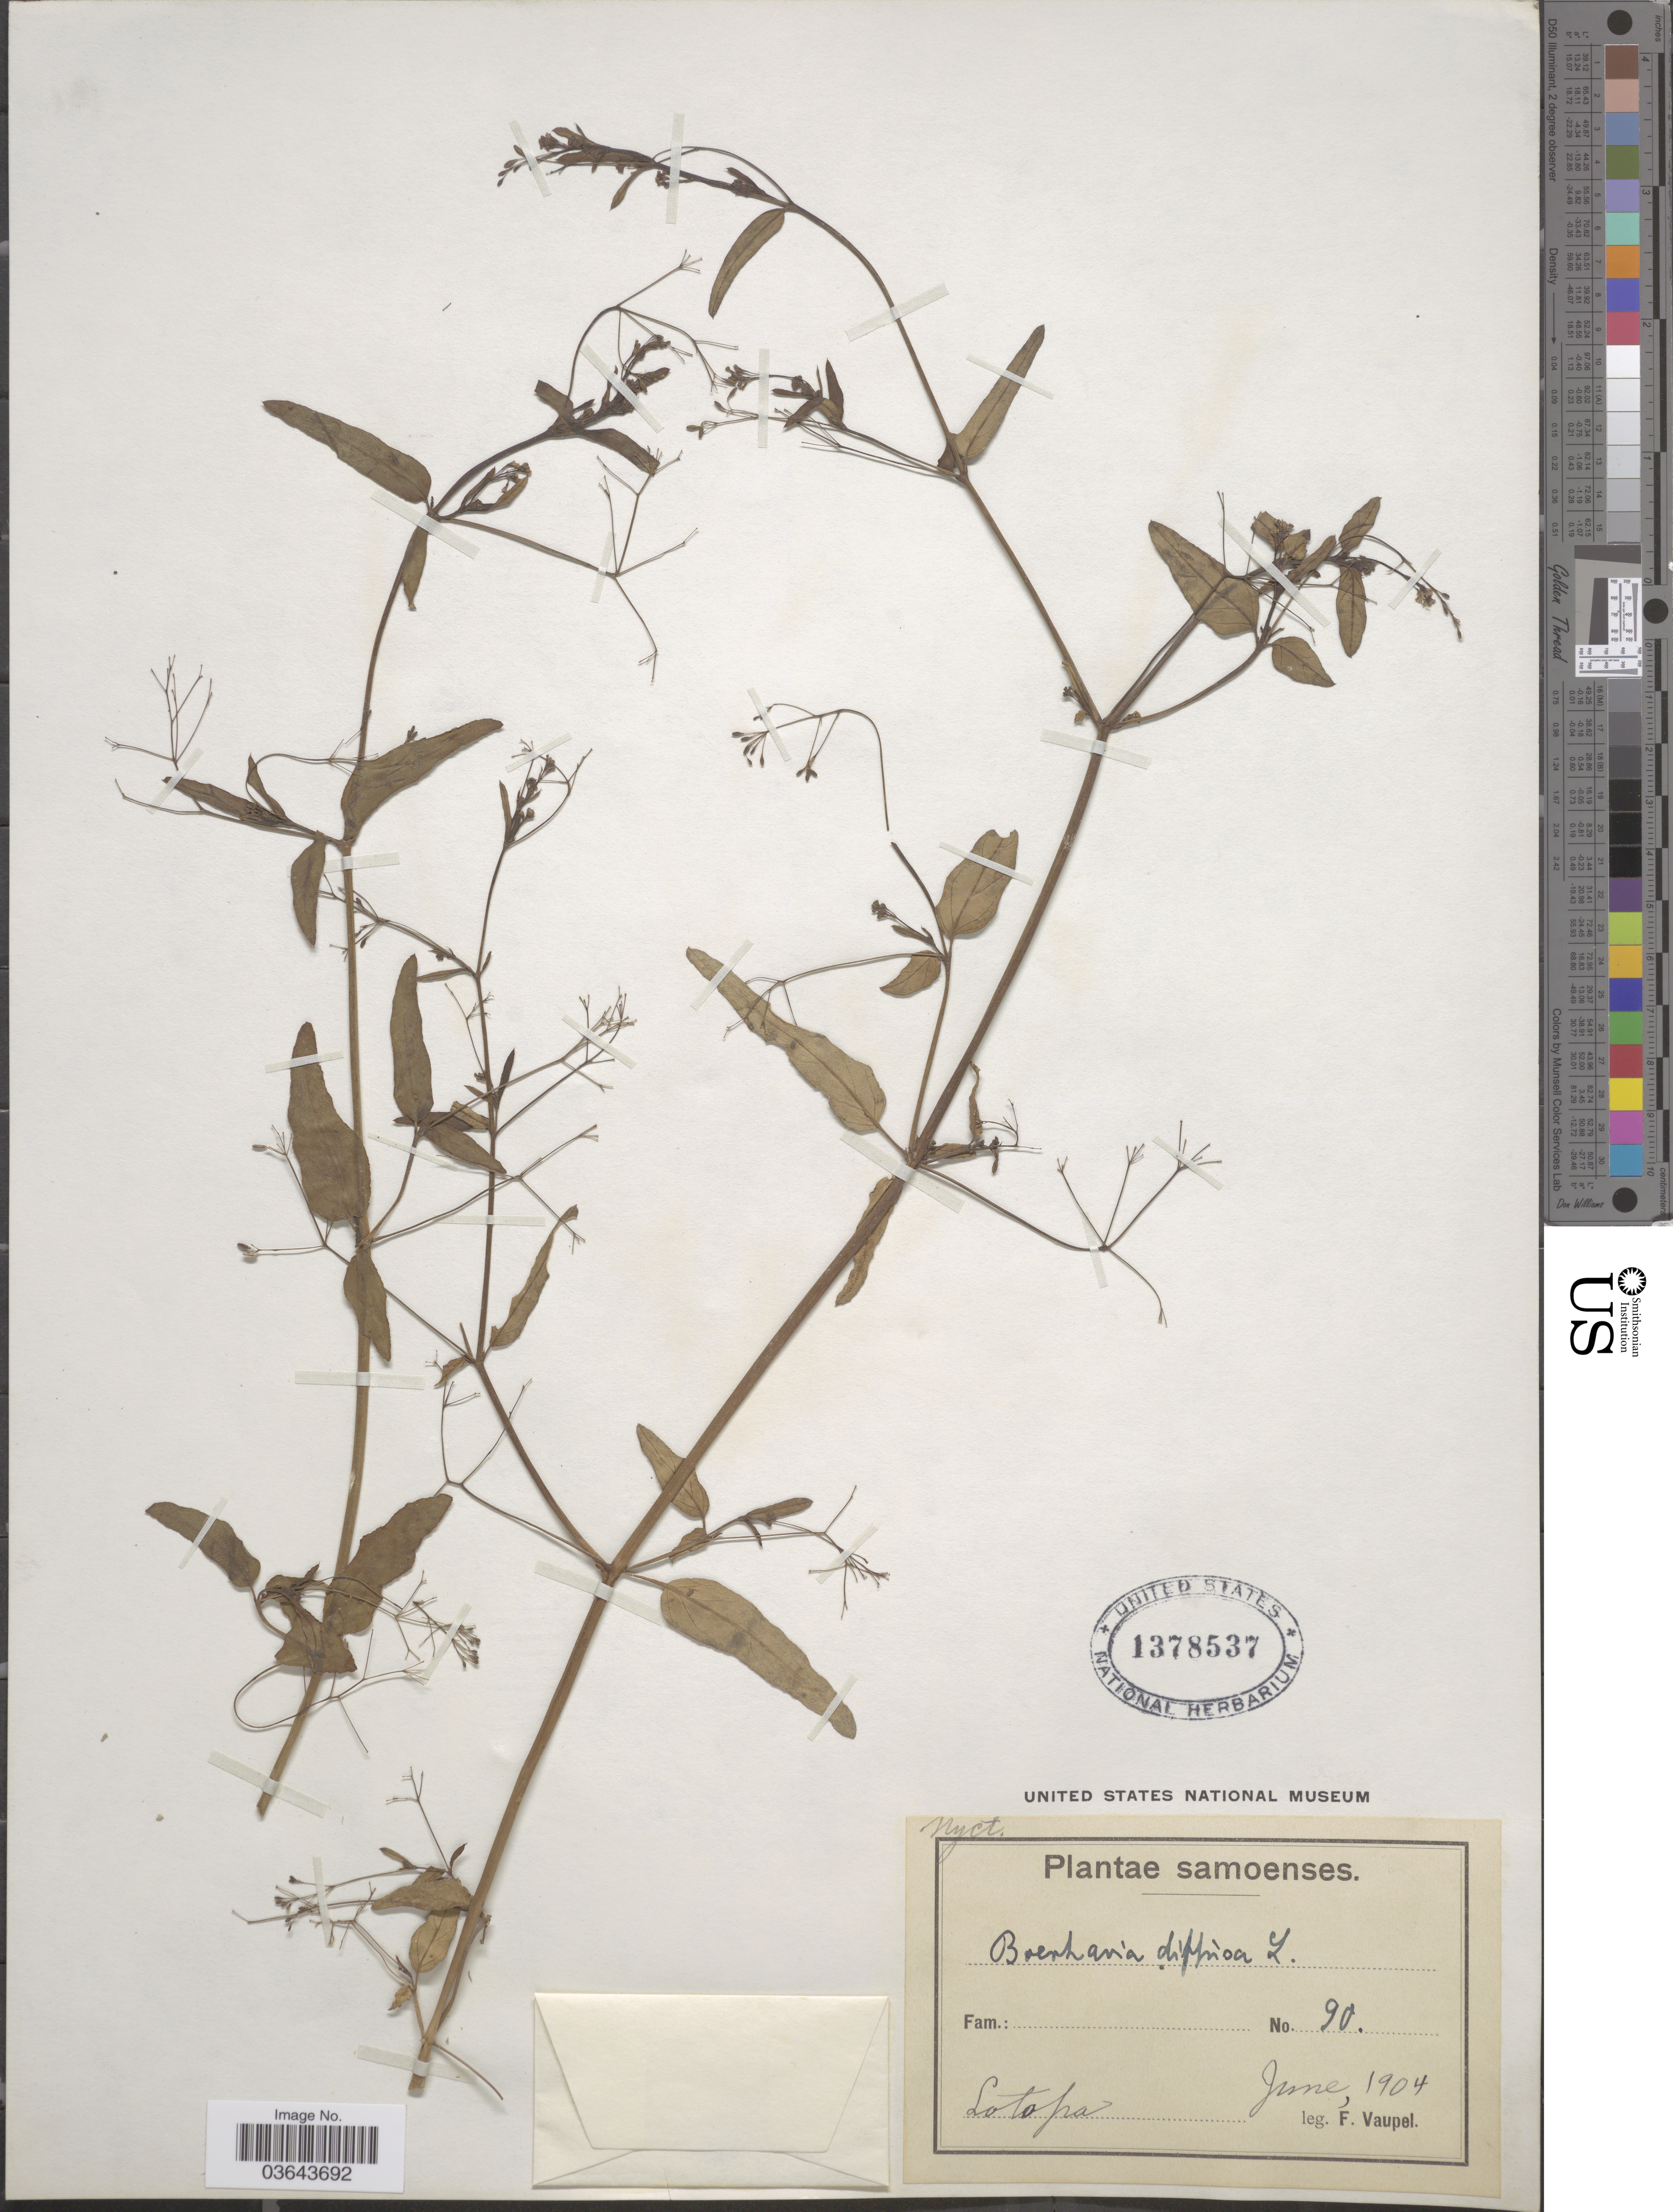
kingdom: Plantae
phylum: Tracheophyta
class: Magnoliopsida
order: Caryophyllales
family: Nyctaginaceae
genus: Boerhavia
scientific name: Boerhavia mutabilis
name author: R. Br.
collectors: F. Vaupel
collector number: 90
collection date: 1904-06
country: Samoa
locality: Samoenses. Lotopa.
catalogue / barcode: US 1378537